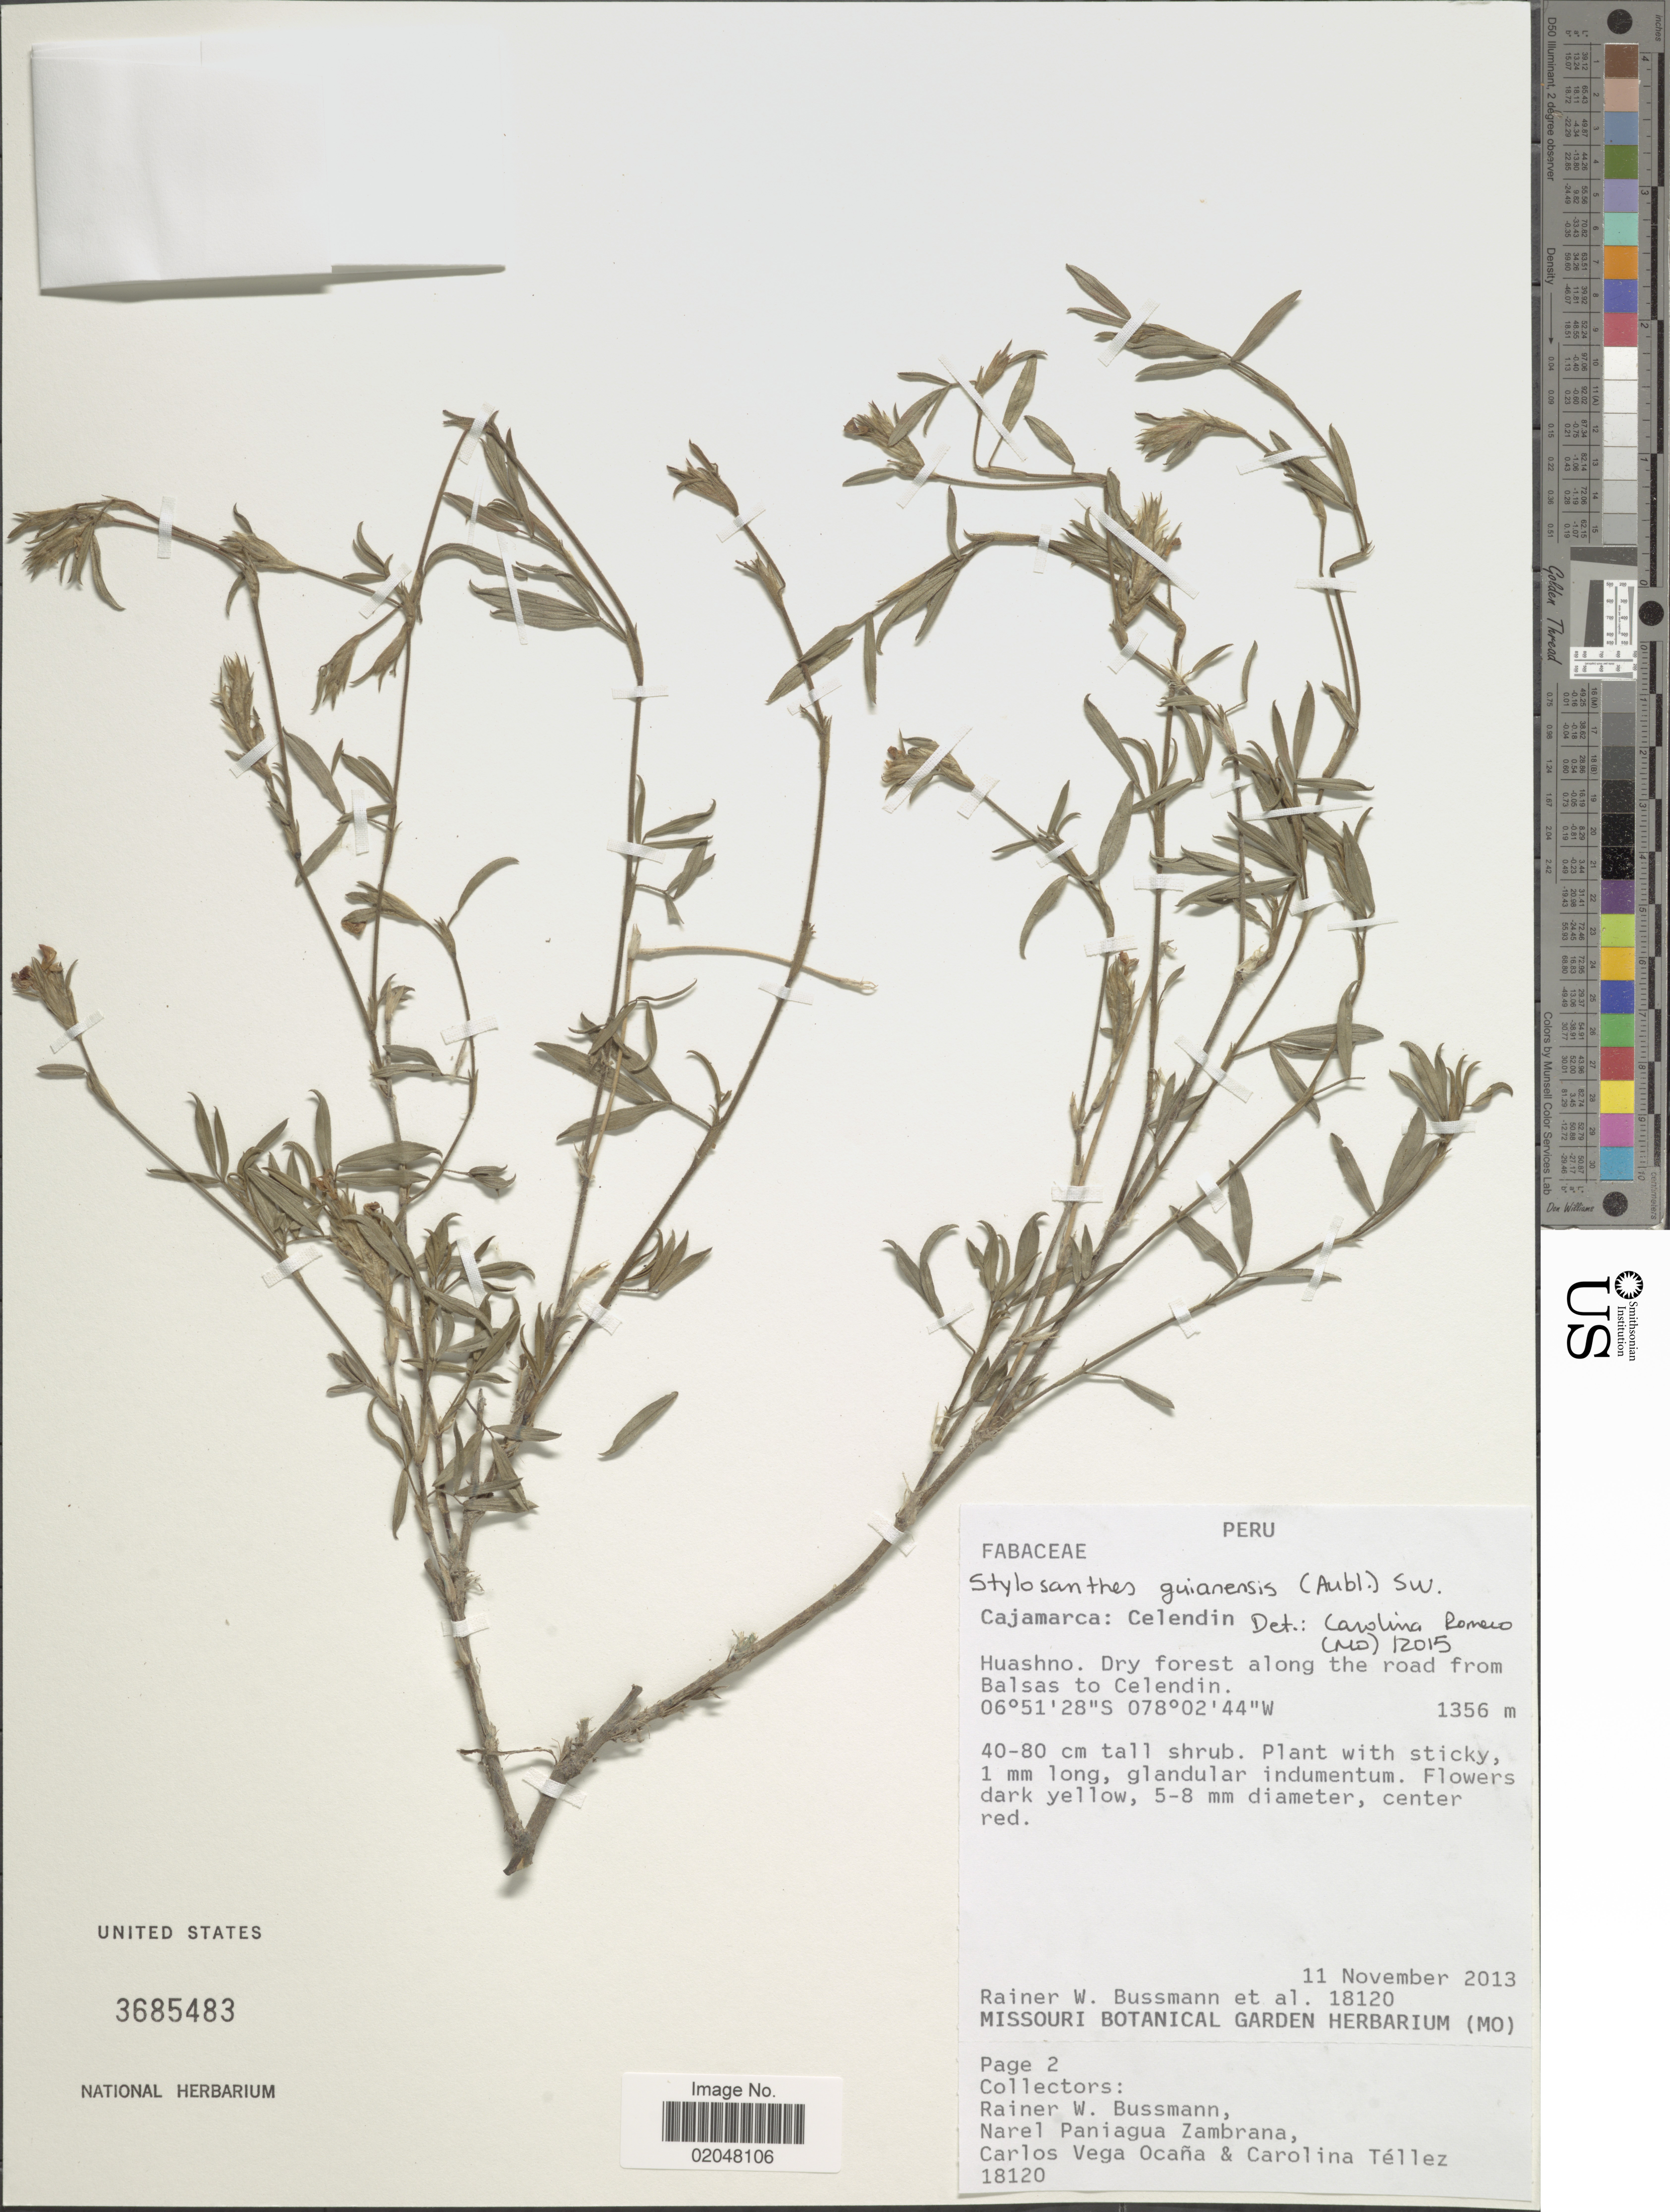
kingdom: Plantae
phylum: Tracheophyta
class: Magnoliopsida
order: Fabales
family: Fabaceae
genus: Stylosanthes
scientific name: Stylosanthes guianensis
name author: (Aubl.) Sw.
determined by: Romero, Carolina, (MO), Missouri Botanical Garden (UNITED STATES)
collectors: R. W. Bussmann, N. Paniagua Zambrana, C. Vega Ocaña & C. Téllez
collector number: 18120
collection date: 2013-11-11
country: Peru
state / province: Cajamarca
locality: Celendin, Huashno. Along the road from Balsas to Celendin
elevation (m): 1356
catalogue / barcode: US 3685483